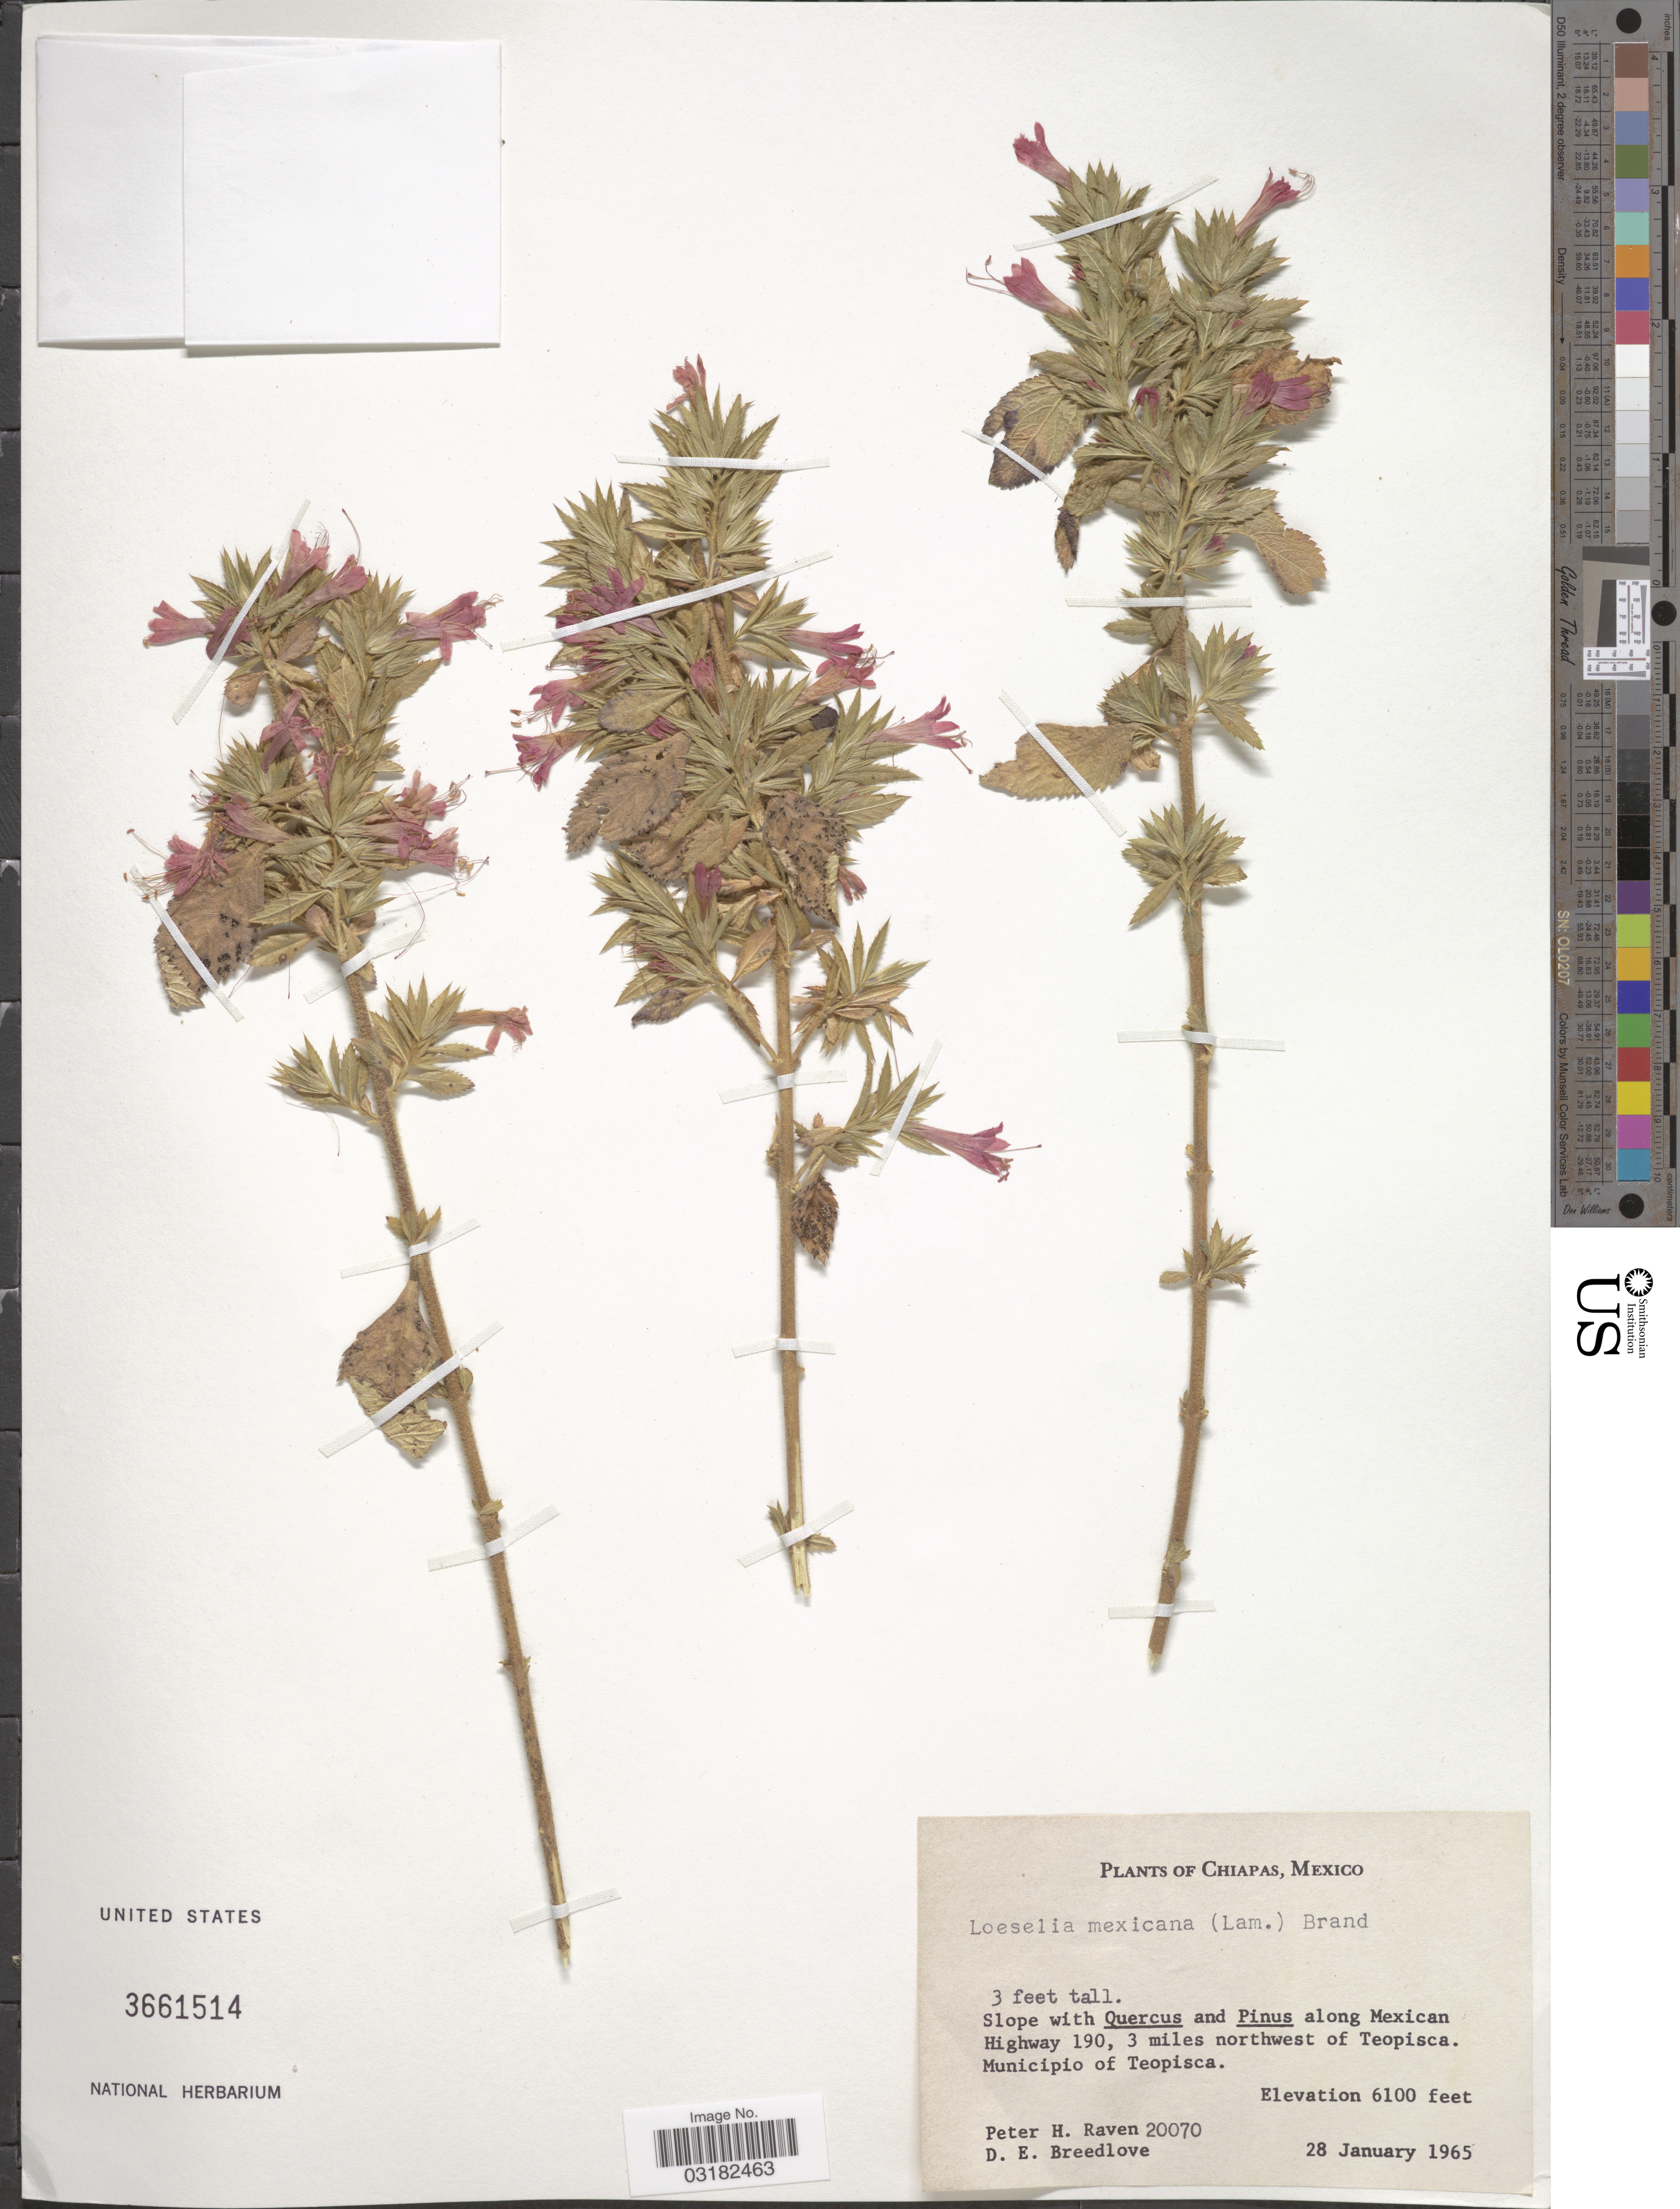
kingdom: Plantae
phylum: Tracheophyta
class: Magnoliopsida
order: Ericales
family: Polemoniaceae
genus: Loeselia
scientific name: Loeselia mexicana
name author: (Lam.) Brand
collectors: P. Raven & D. E. Breedlove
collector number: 20070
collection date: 1965-01-28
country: Mexico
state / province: Chiapas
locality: Along Mexican Highway 190, 3 miles northwest of Teopisca. Municipio of Teopisca.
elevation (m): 1859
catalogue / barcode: US 3661514